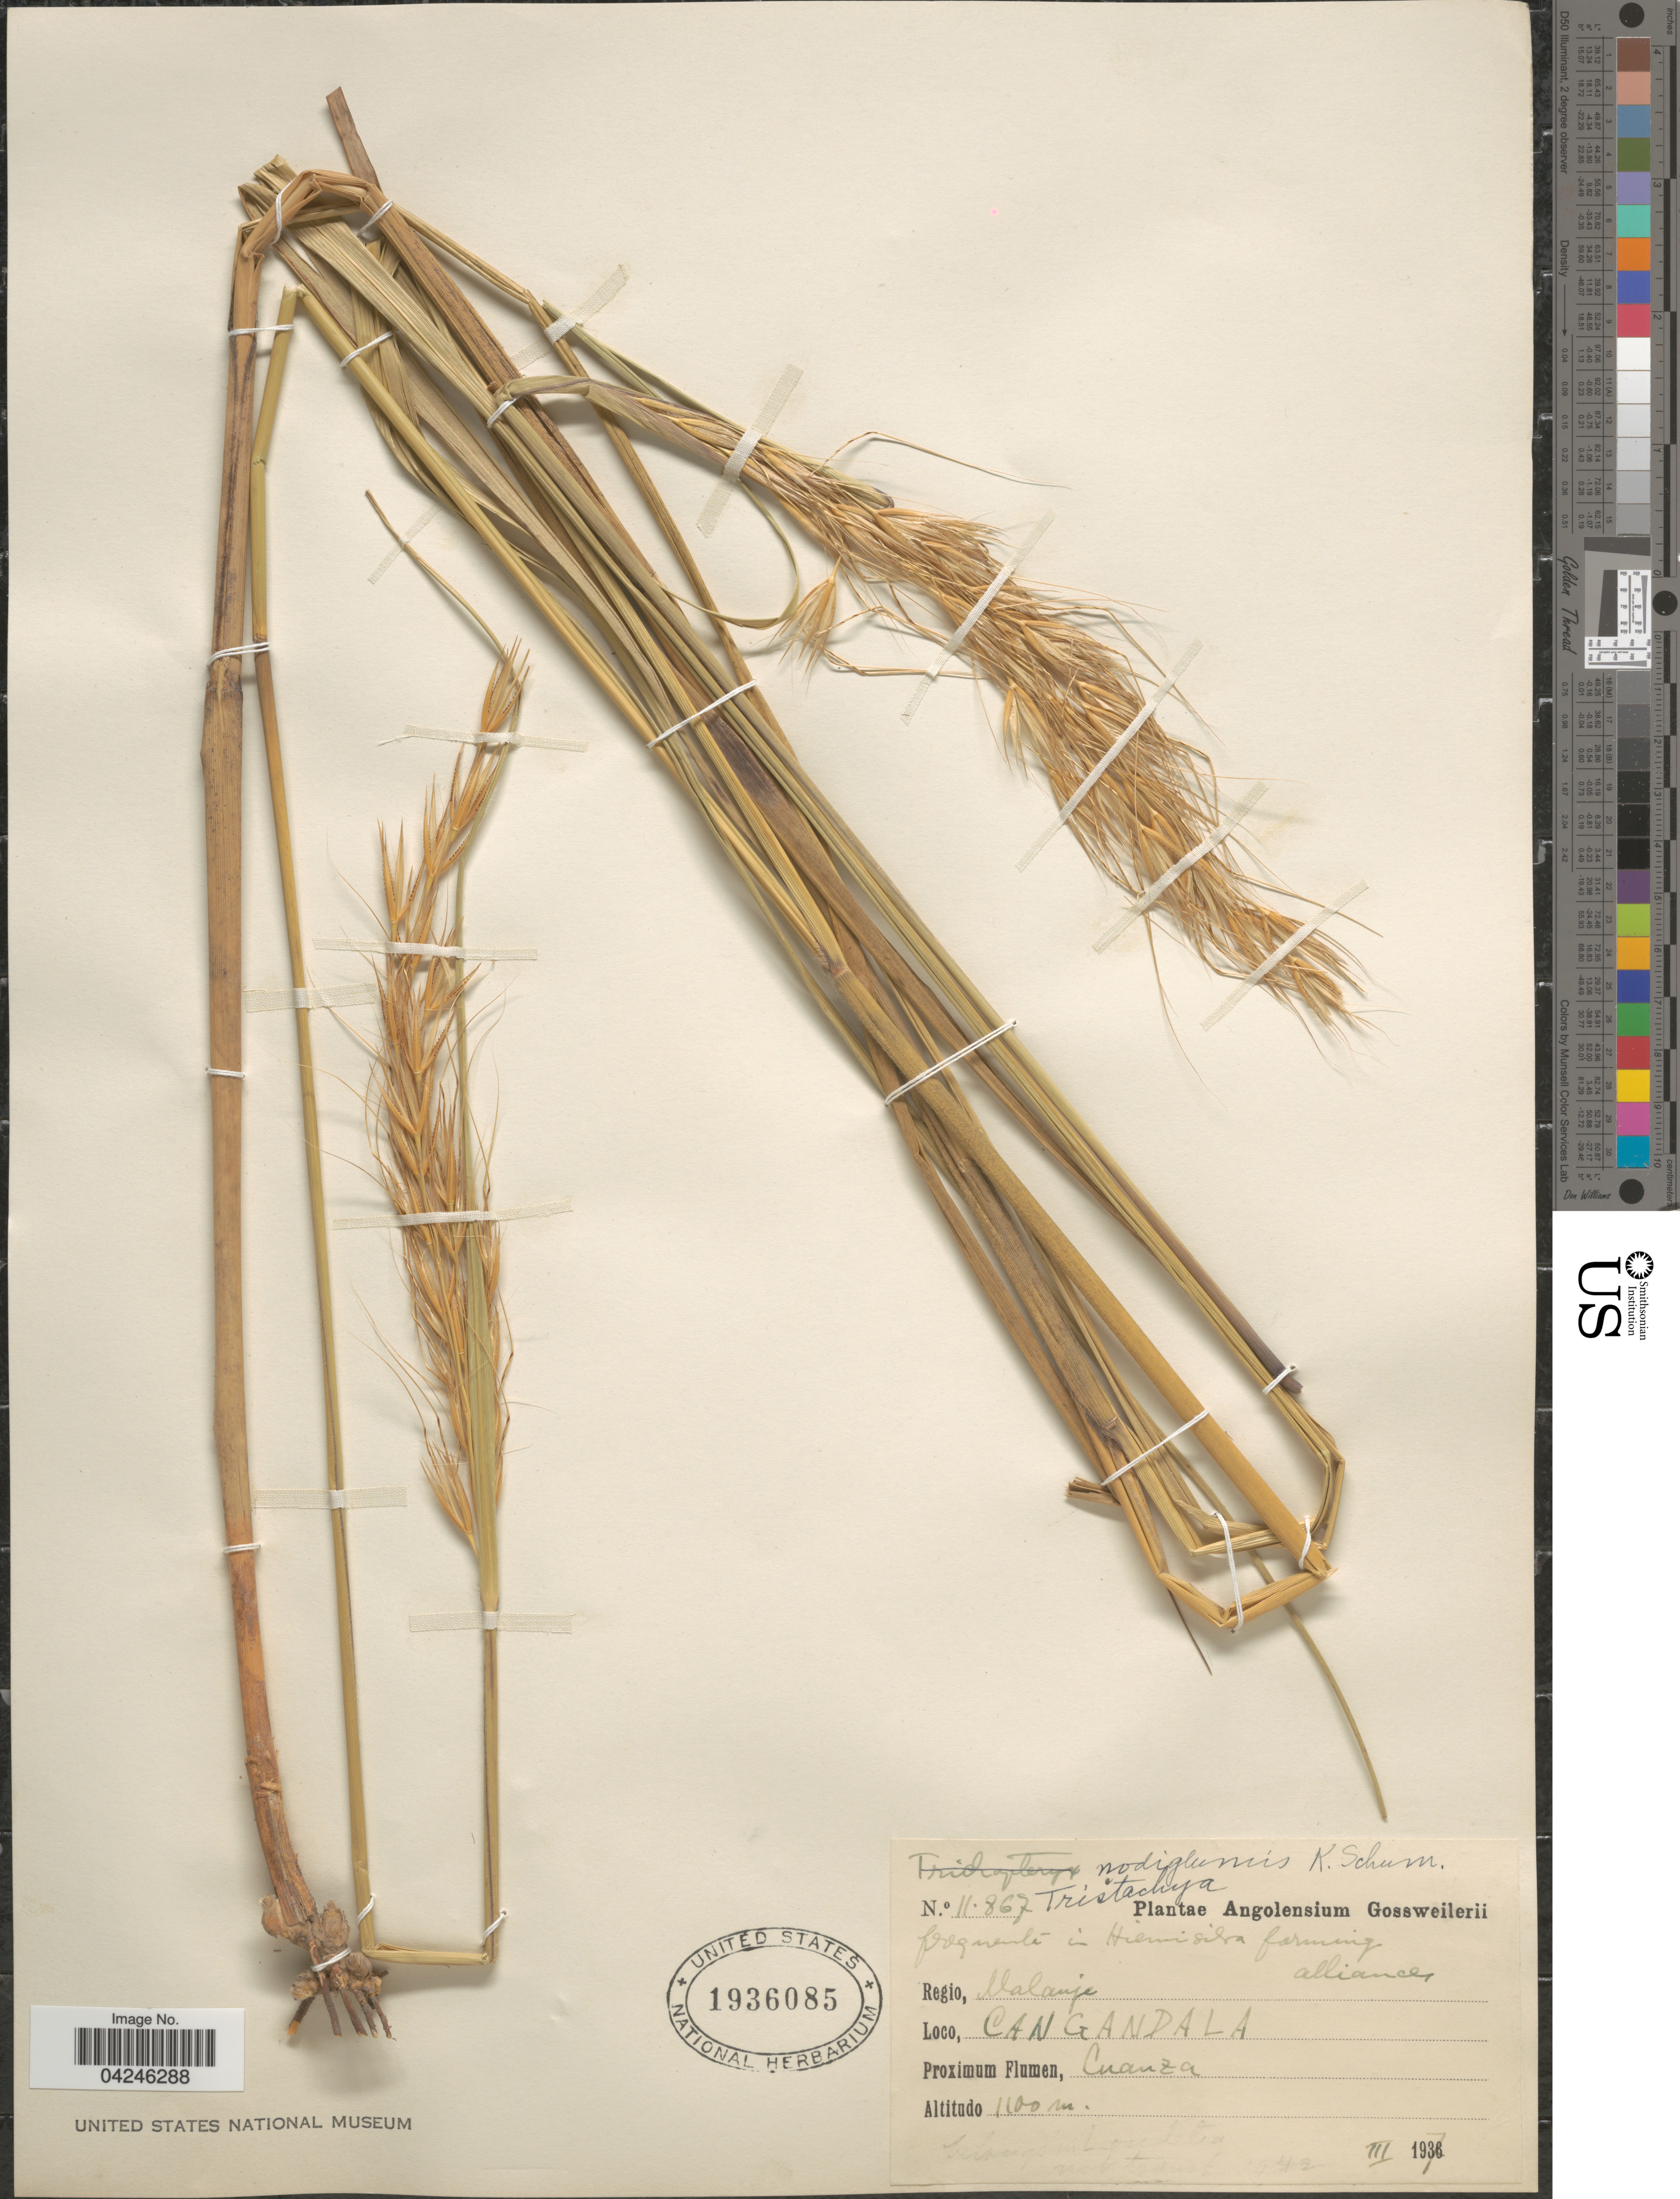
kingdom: Plantae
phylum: Tracheophyta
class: Liliopsida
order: Poales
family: Poaceae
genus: Tristachya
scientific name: Tristachya nodiglumis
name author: K. Schum.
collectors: -. Gossweiler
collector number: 11867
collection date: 1937-03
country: Angola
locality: Angolensium. Regio, Malanje. Cangandala. Proximum Flumen, Cuanza.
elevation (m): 1100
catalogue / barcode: US 1936085